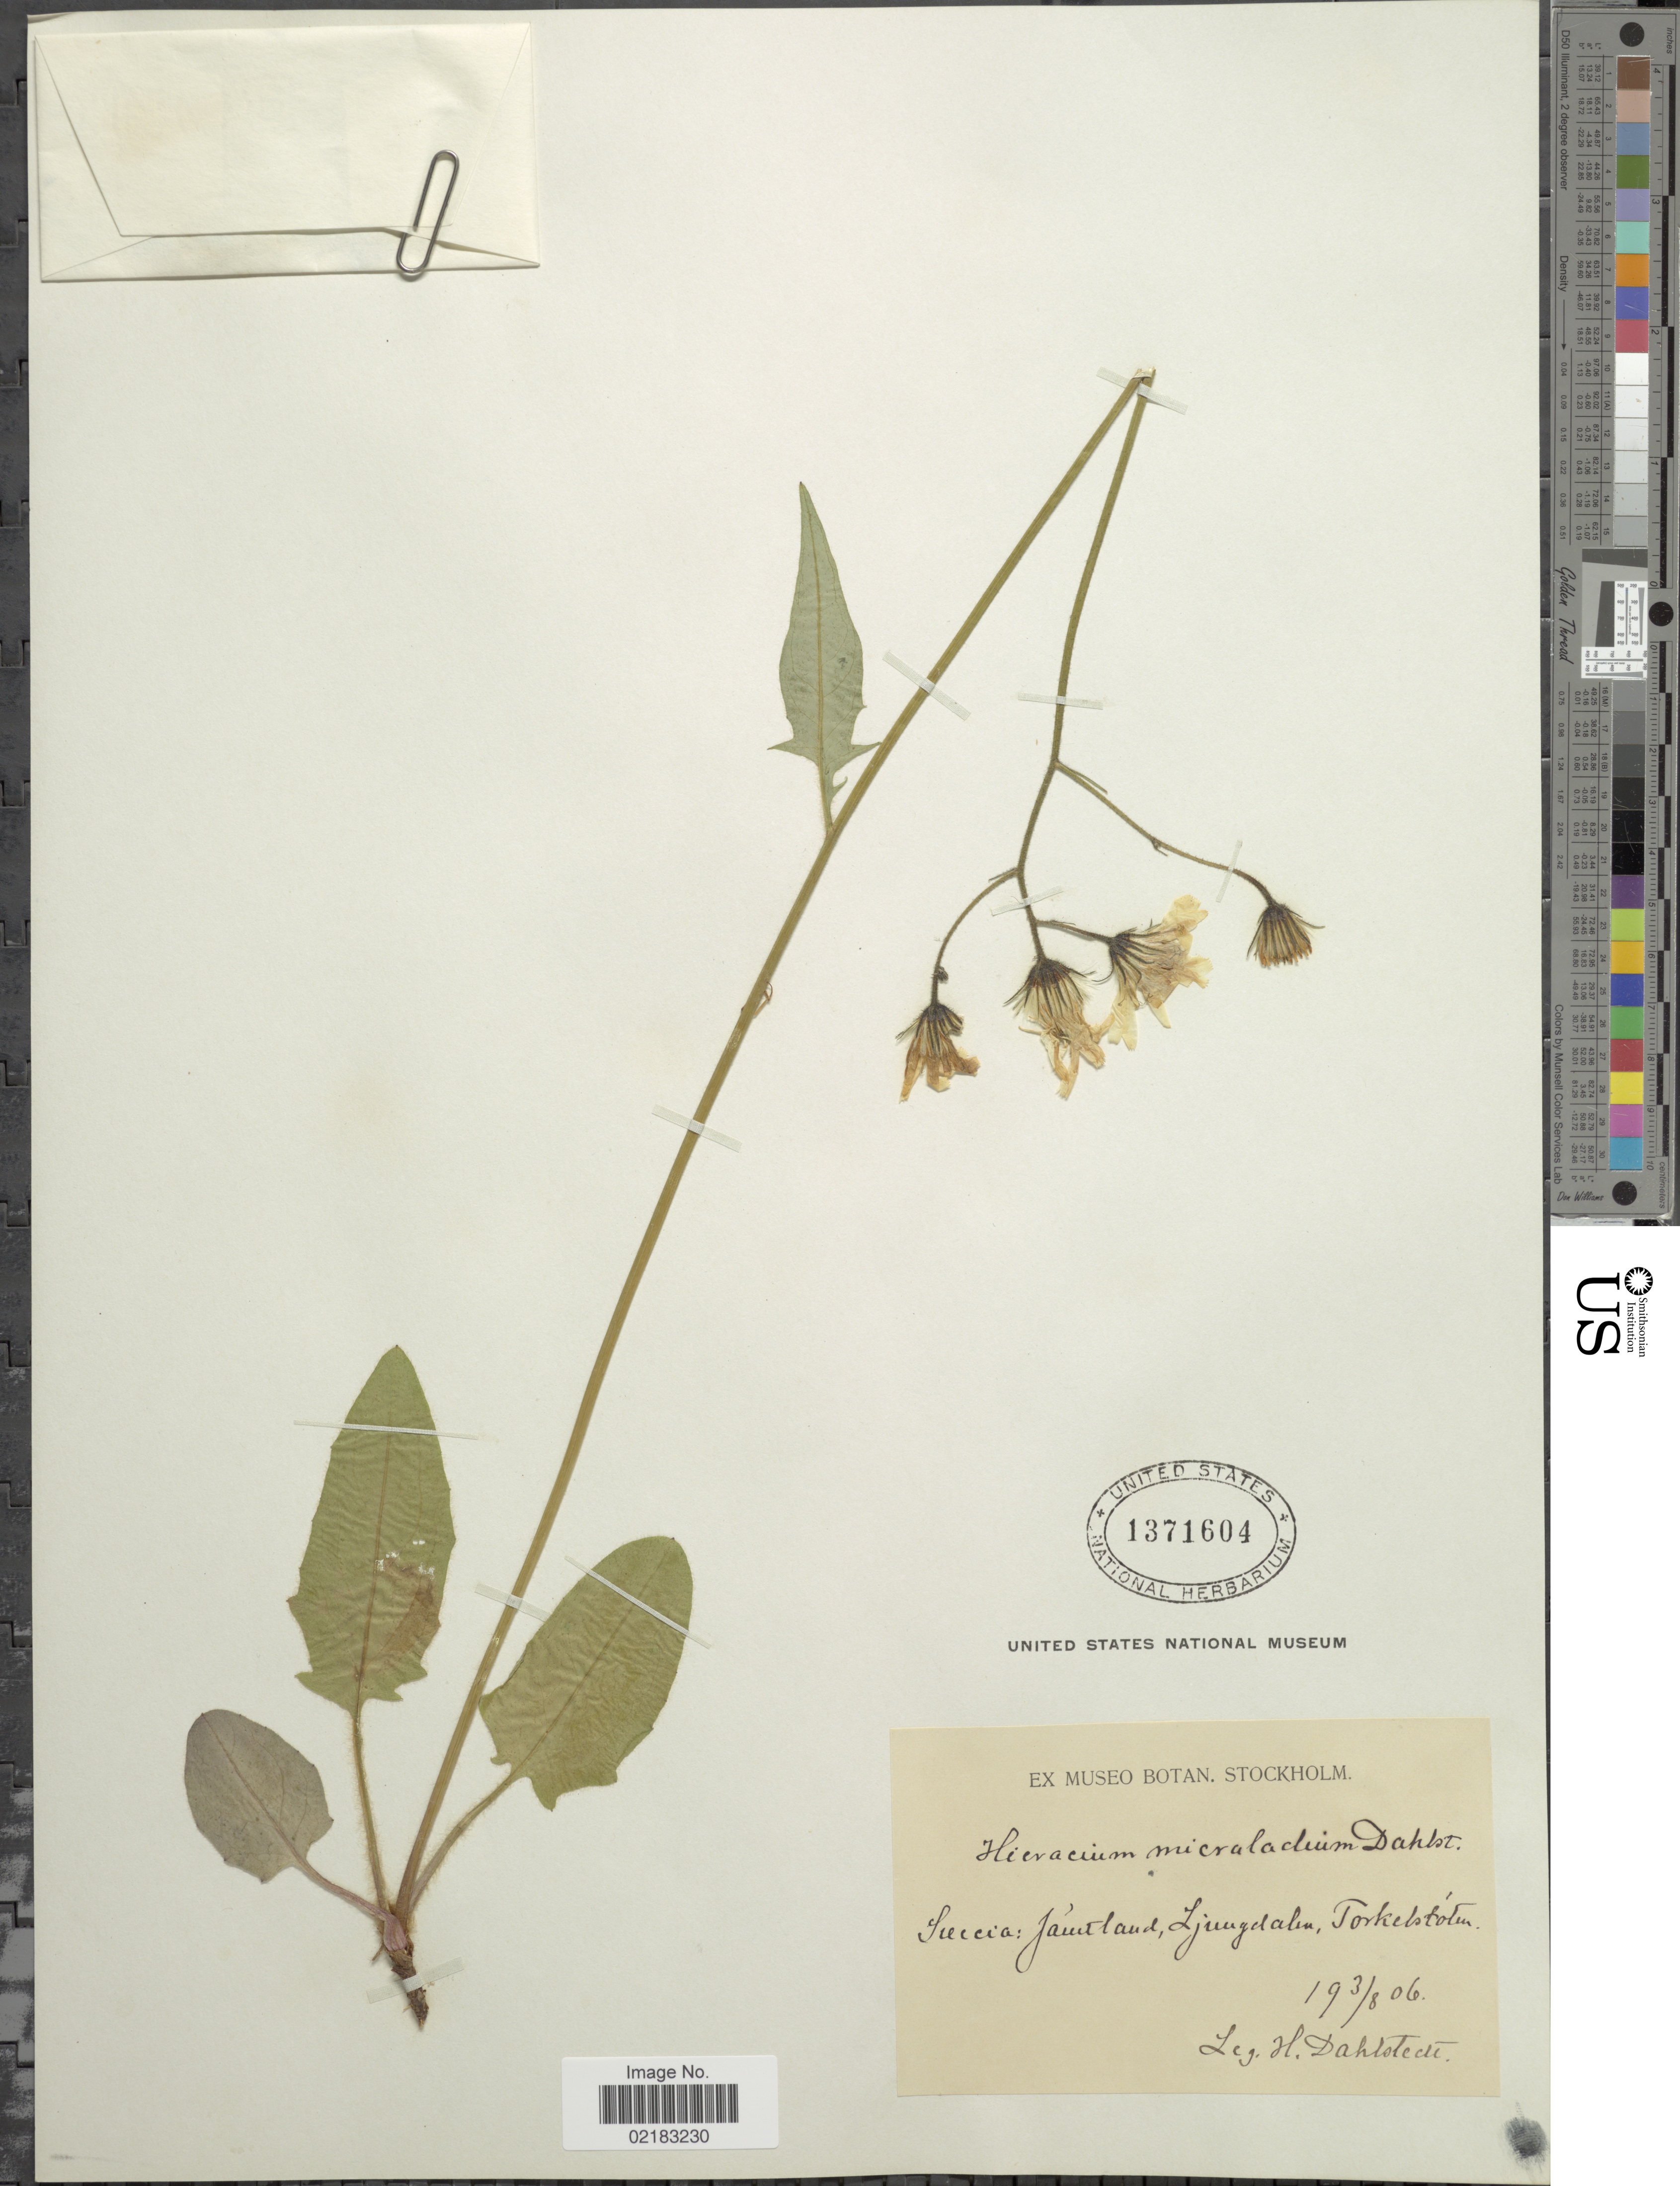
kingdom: Plantae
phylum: Tracheophyta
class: Magnoliopsida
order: Asterales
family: Asteraceae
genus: Hieracium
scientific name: Hieracium micracladium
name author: (F.N. Williams) Ley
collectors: H. G. Dahlstedt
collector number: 193/806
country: Sweden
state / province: Jämtland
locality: Suecia: Ljungdalen, Torkelstöten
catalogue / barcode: US 1371604